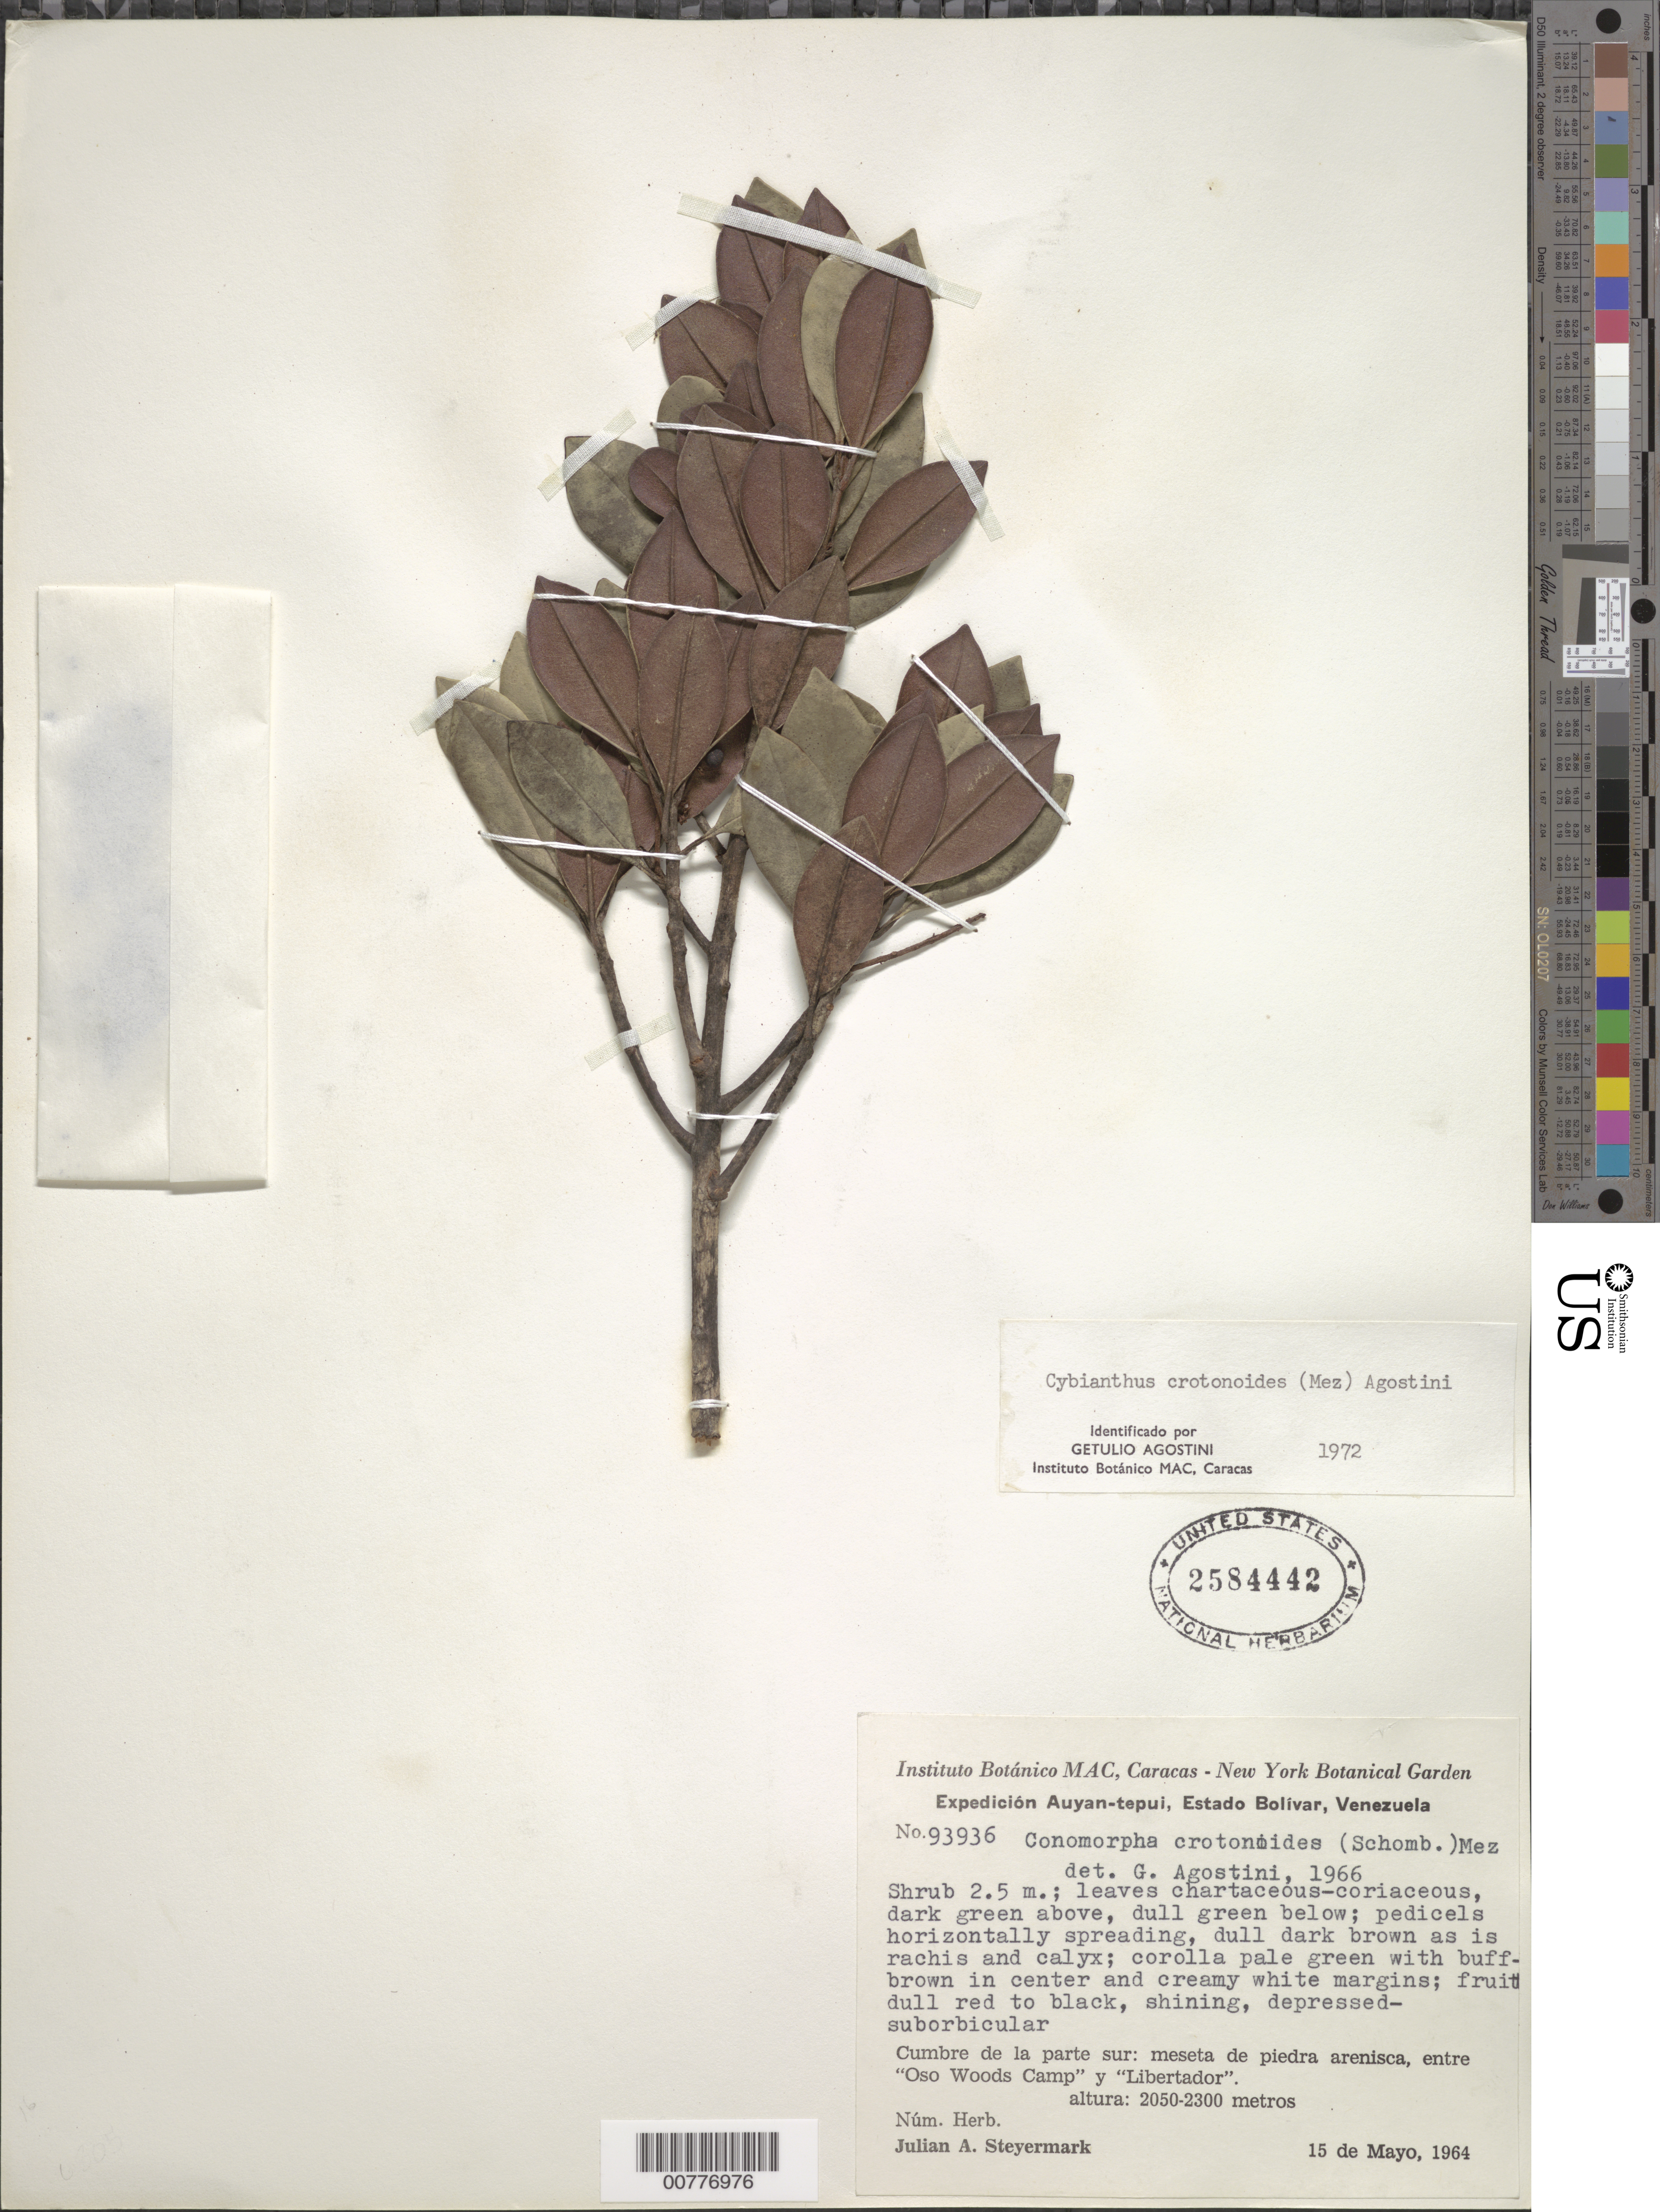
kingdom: Plantae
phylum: Tracheophyta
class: Magnoliopsida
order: Ericales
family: Primulaceae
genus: Cybianthus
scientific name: Cybianthus crotonoides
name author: (M.R. Schomb. ex Mez) G. Agostini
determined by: Agostini, G.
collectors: J. Steyermark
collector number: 93936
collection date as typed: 15-May-64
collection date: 1964-05-15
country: Venezuela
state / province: Bolívar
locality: Auyan-tepuí, entre Oso Woods Camp y Libertador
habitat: Cumbre de la parte sur; meseta de piedra arenisca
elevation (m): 2050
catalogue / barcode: US 2584442